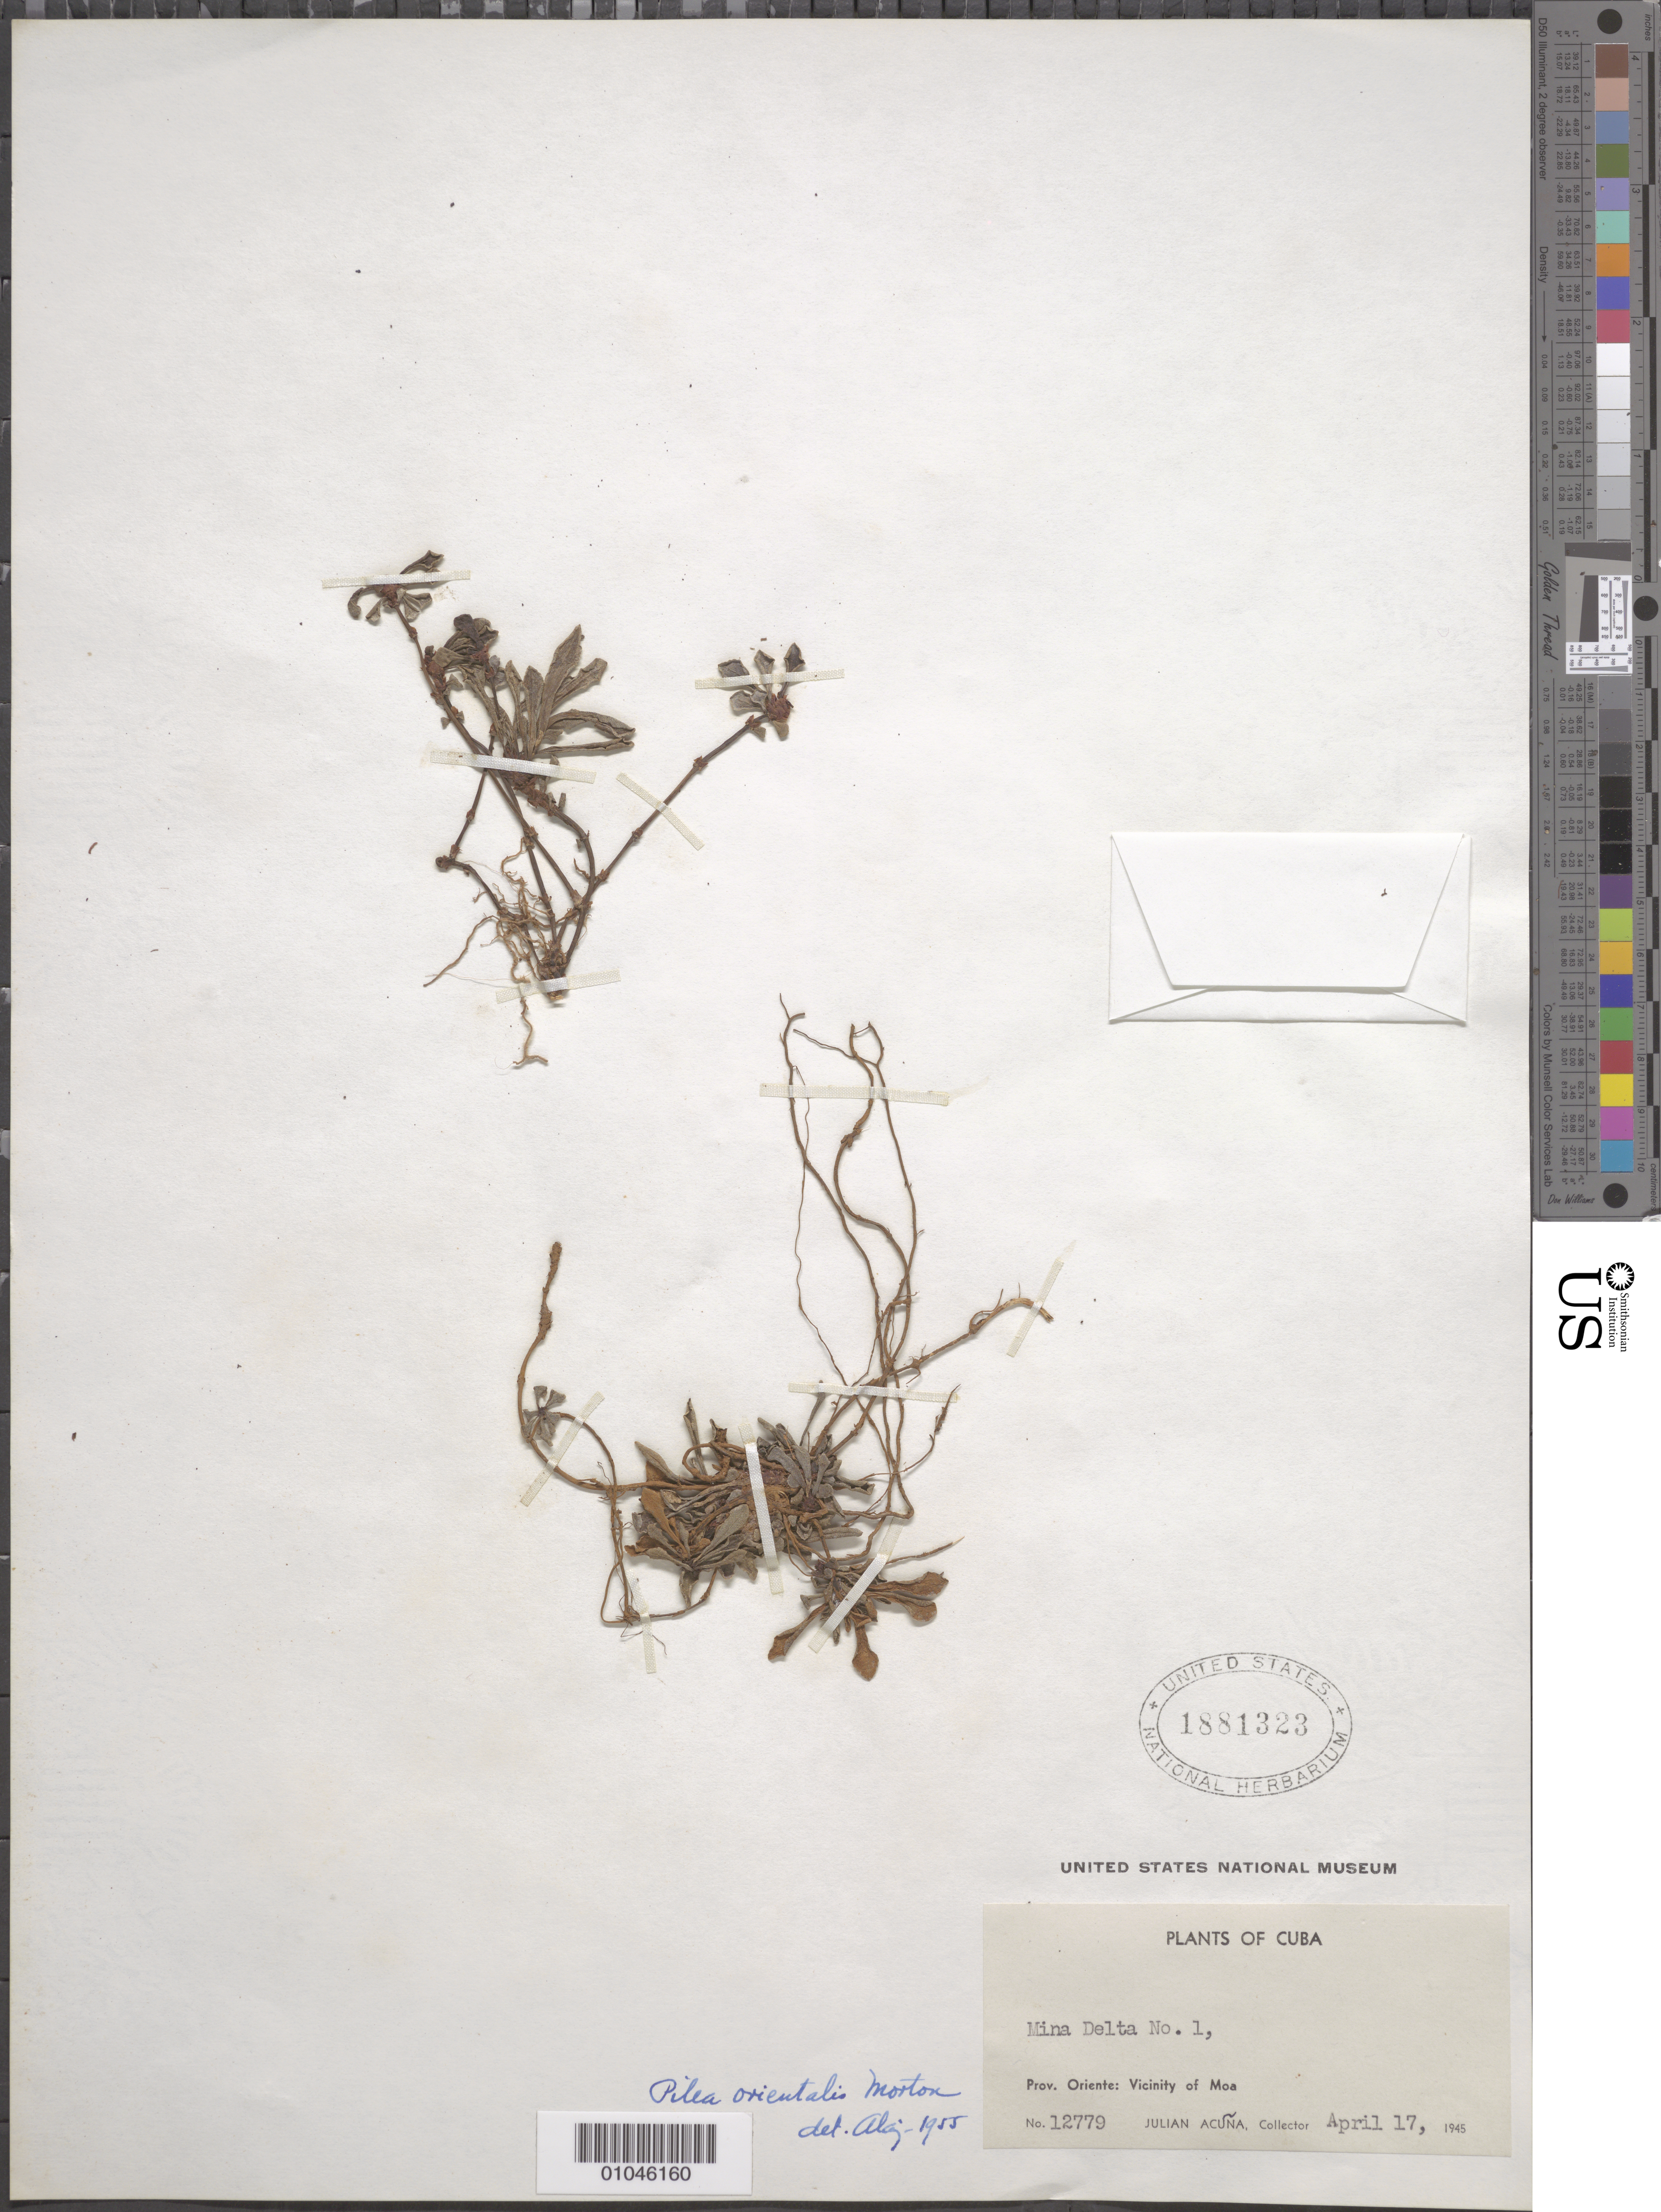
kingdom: Plantae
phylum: Tracheophyta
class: Magnoliopsida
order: Rosales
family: Urticaceae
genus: Pilea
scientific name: Pilea orientalis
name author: C.V. Morton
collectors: J. Acuña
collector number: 12779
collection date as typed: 17 Apr 1945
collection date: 1945-04-17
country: Cuba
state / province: Holguín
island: Cuba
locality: Mine Delta no 1 [Oriente]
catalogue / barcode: US 1881323